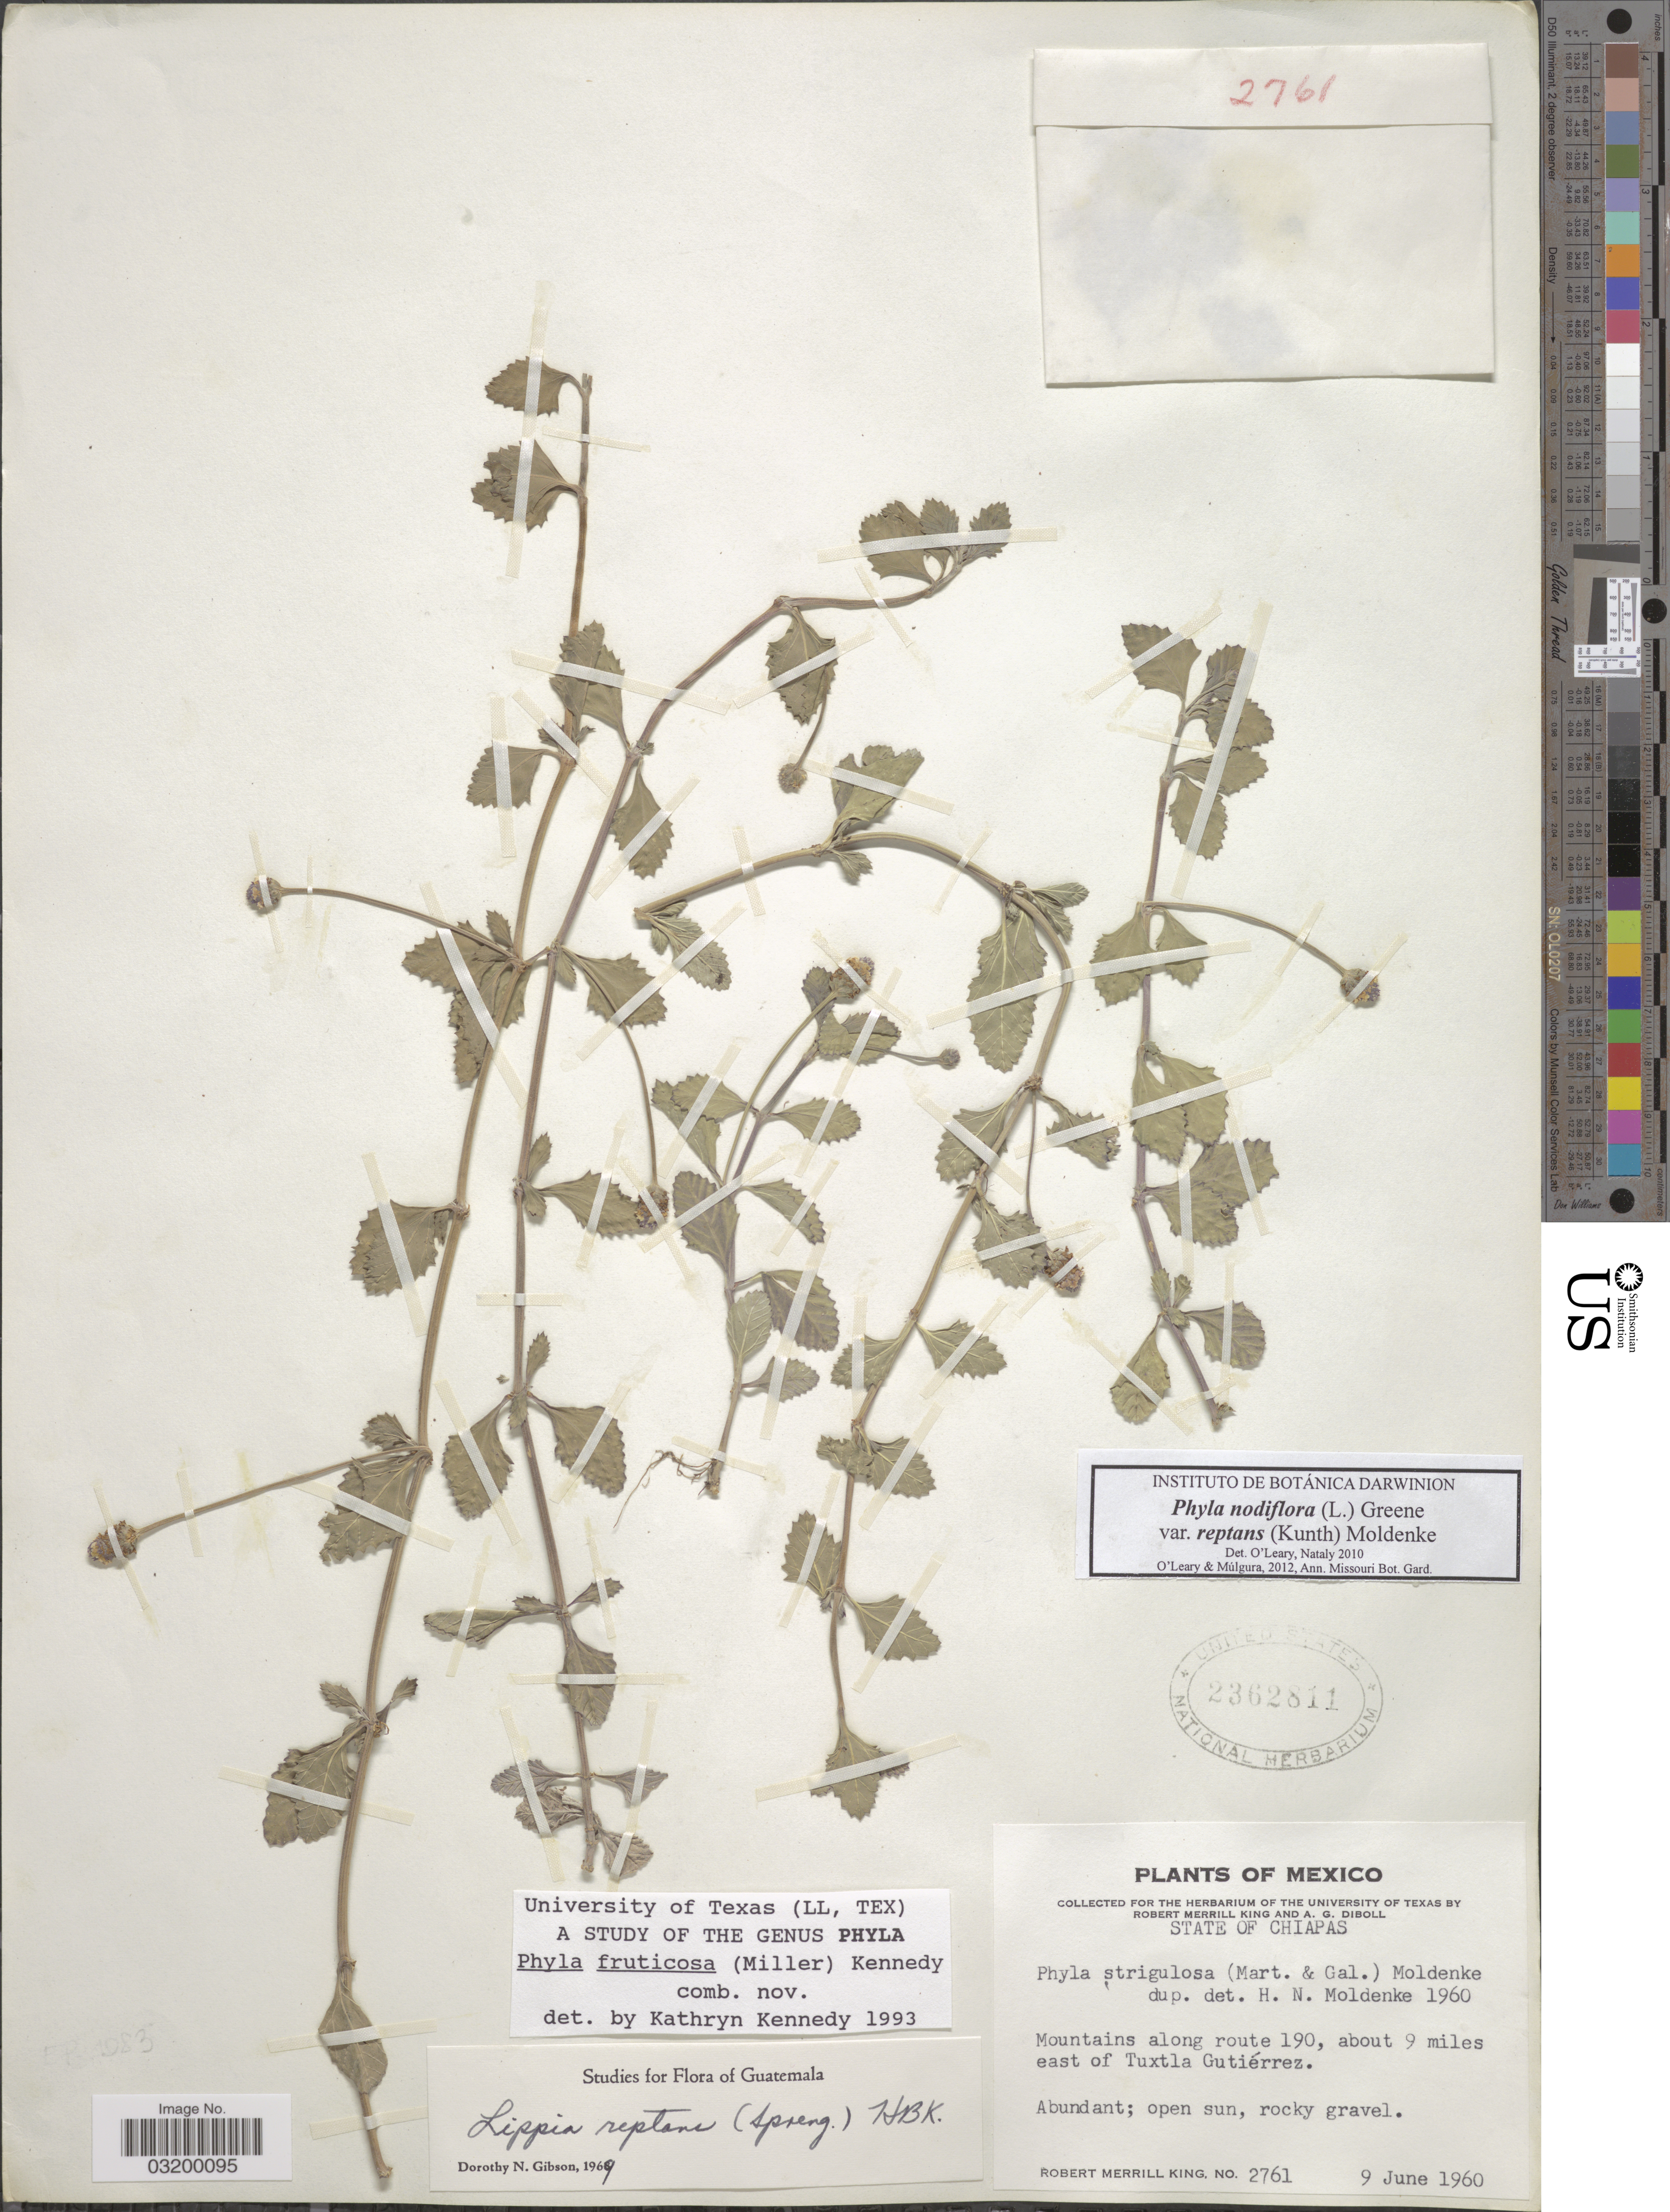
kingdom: Plantae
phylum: Tracheophyta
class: Magnoliopsida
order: Lamiales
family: Verbenaceae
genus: Phyla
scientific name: Phyla nodiflora var. reptans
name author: (Kunth) Moldenke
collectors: R. M. King & A. Diboll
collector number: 2761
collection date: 1960-06-09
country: Mexico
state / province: Chiapas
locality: Mountains along route 190, about 9 miles east of Tuxtla Gutiérrez.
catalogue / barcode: US 2362811